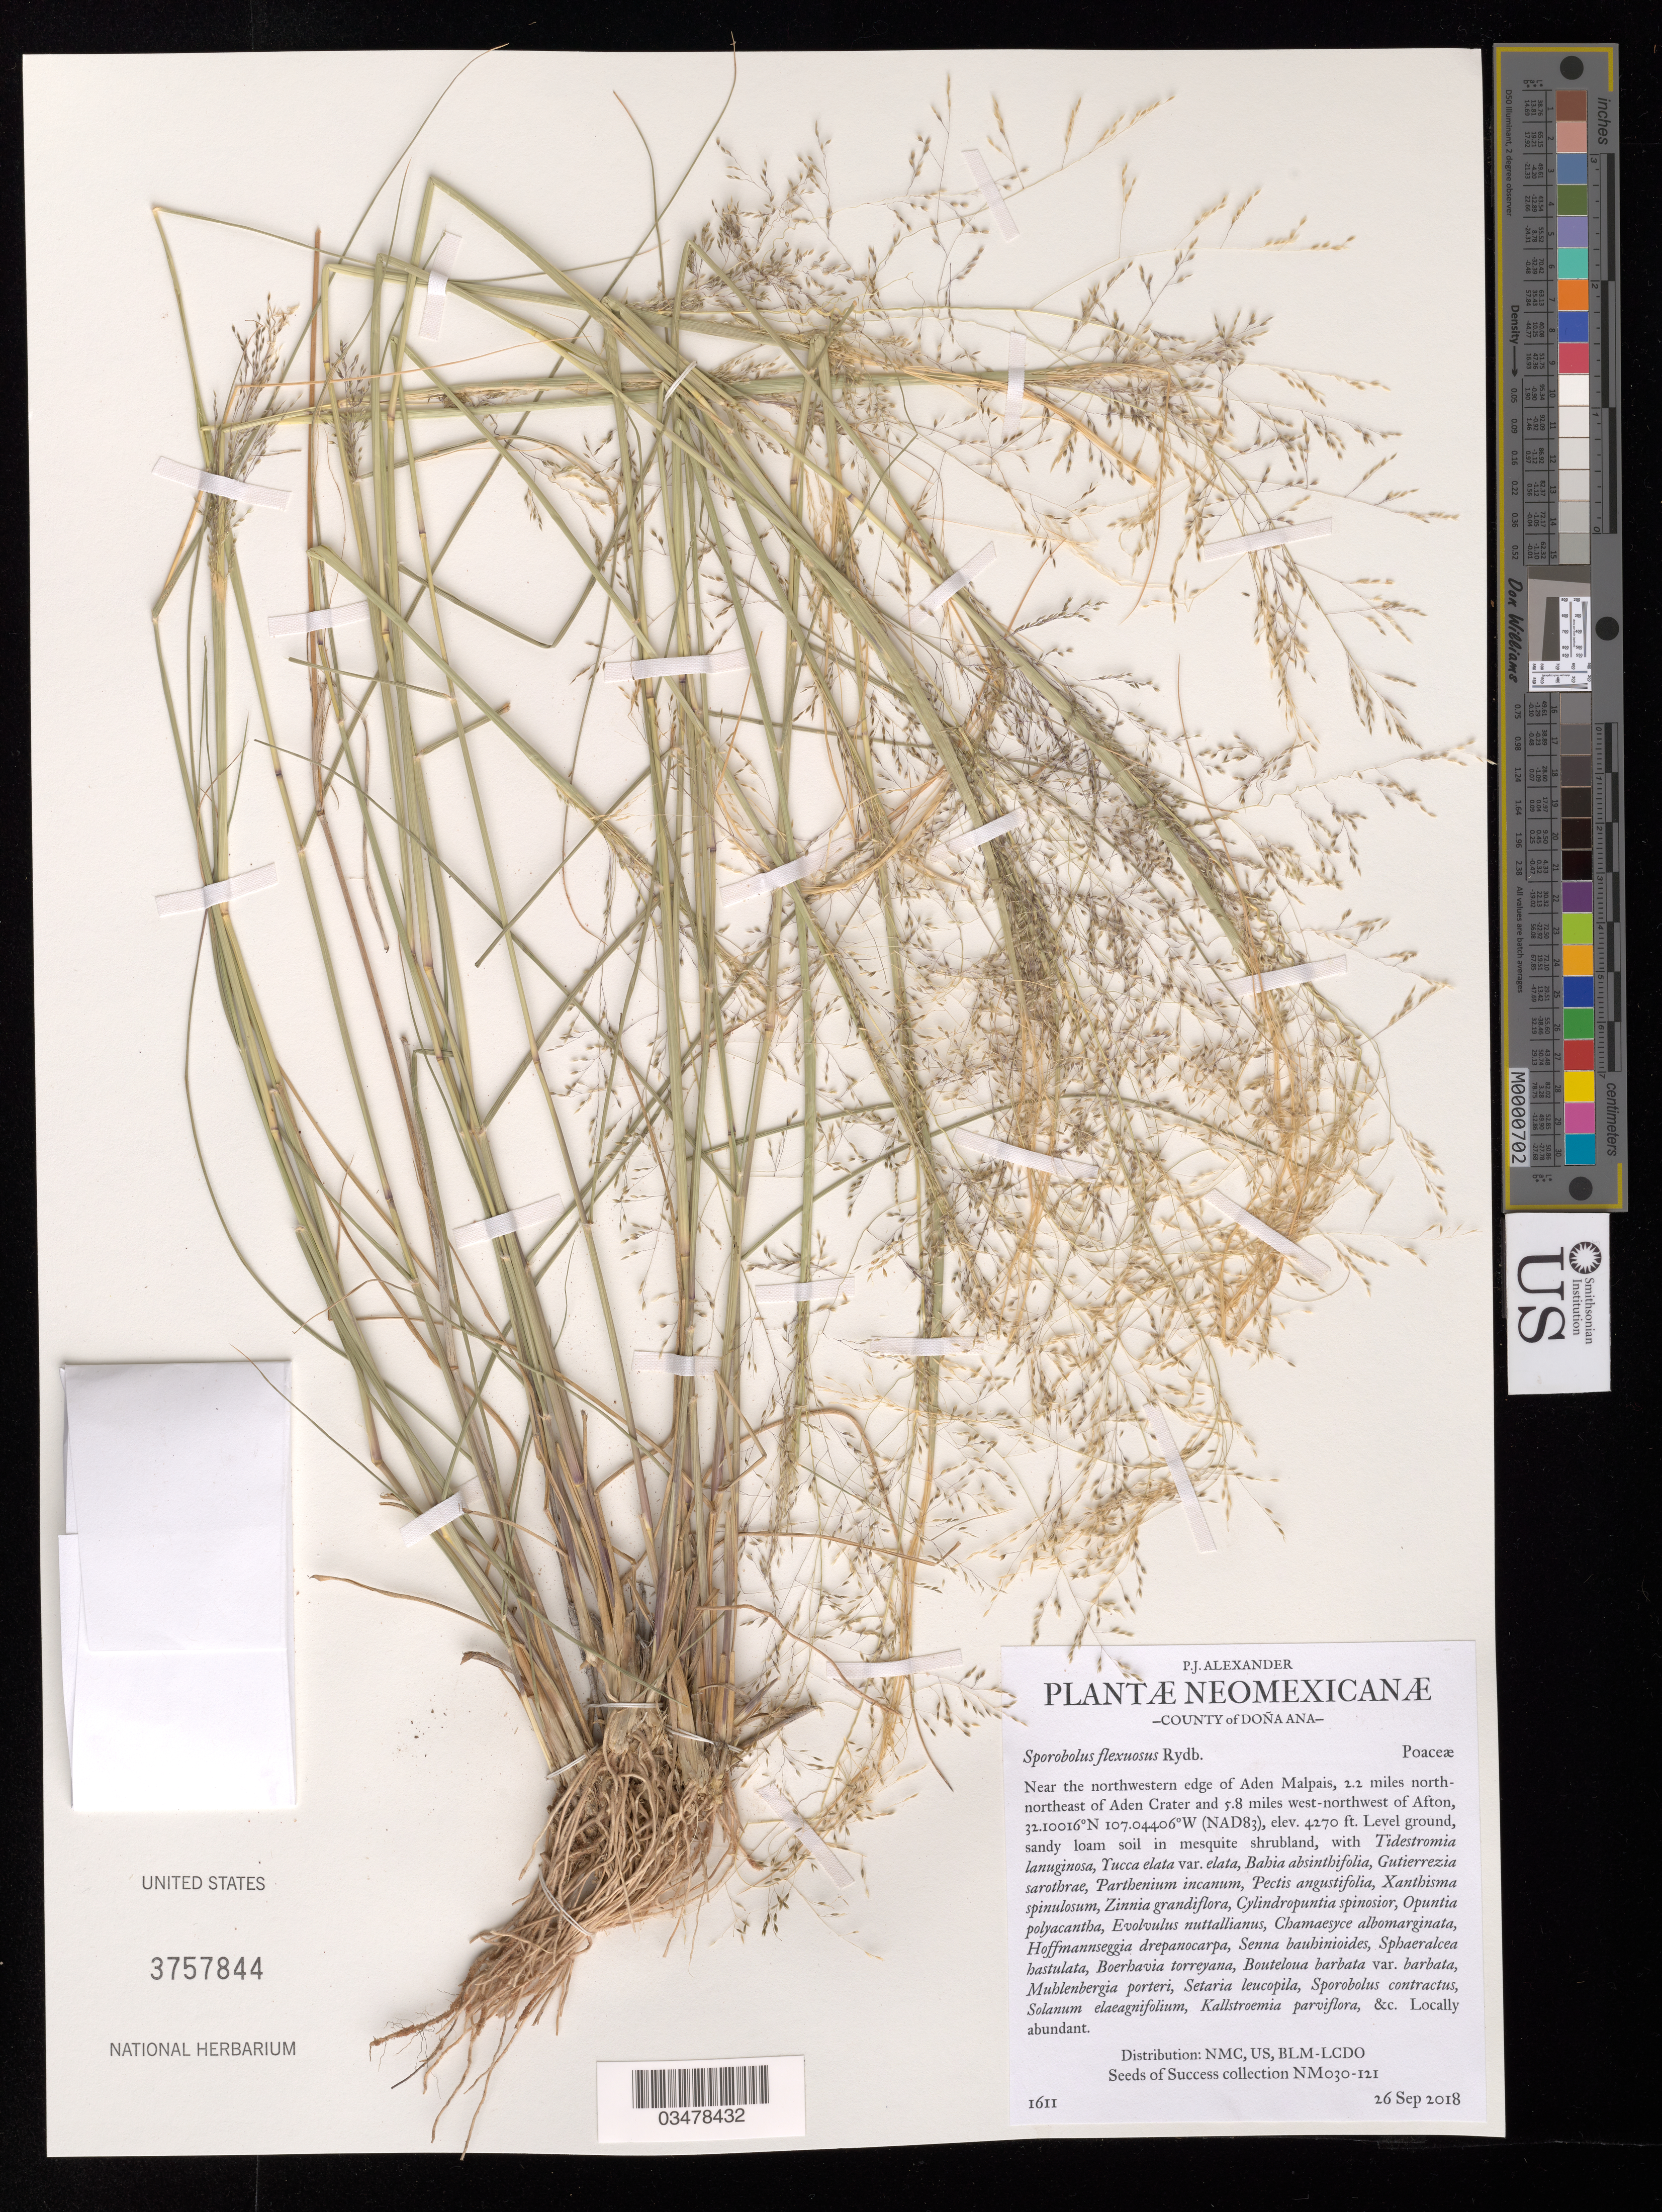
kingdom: Plantae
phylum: Tracheophyta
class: Liliopsida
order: Poales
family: Poaceae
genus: Sporobolus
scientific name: Sporobolus flexuosus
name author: (Thurb.) Rydb.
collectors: P. Alexander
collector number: NM030-121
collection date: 2018-09-26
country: United States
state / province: New Mexico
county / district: Dona Ana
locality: Allotment 03056. Near the NW edge of Aden Malpais, 2.2 mi. NNE of Aden Crater, 5.8 mi. WNW of Afton.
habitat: Ecological site: R042XB012NM, Sandy loam soil. Mesquite shrubland. With Yucca elata var. elata, Zinnia grandiflora, Setaria leucopola, etc.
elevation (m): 1301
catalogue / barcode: US 3757844